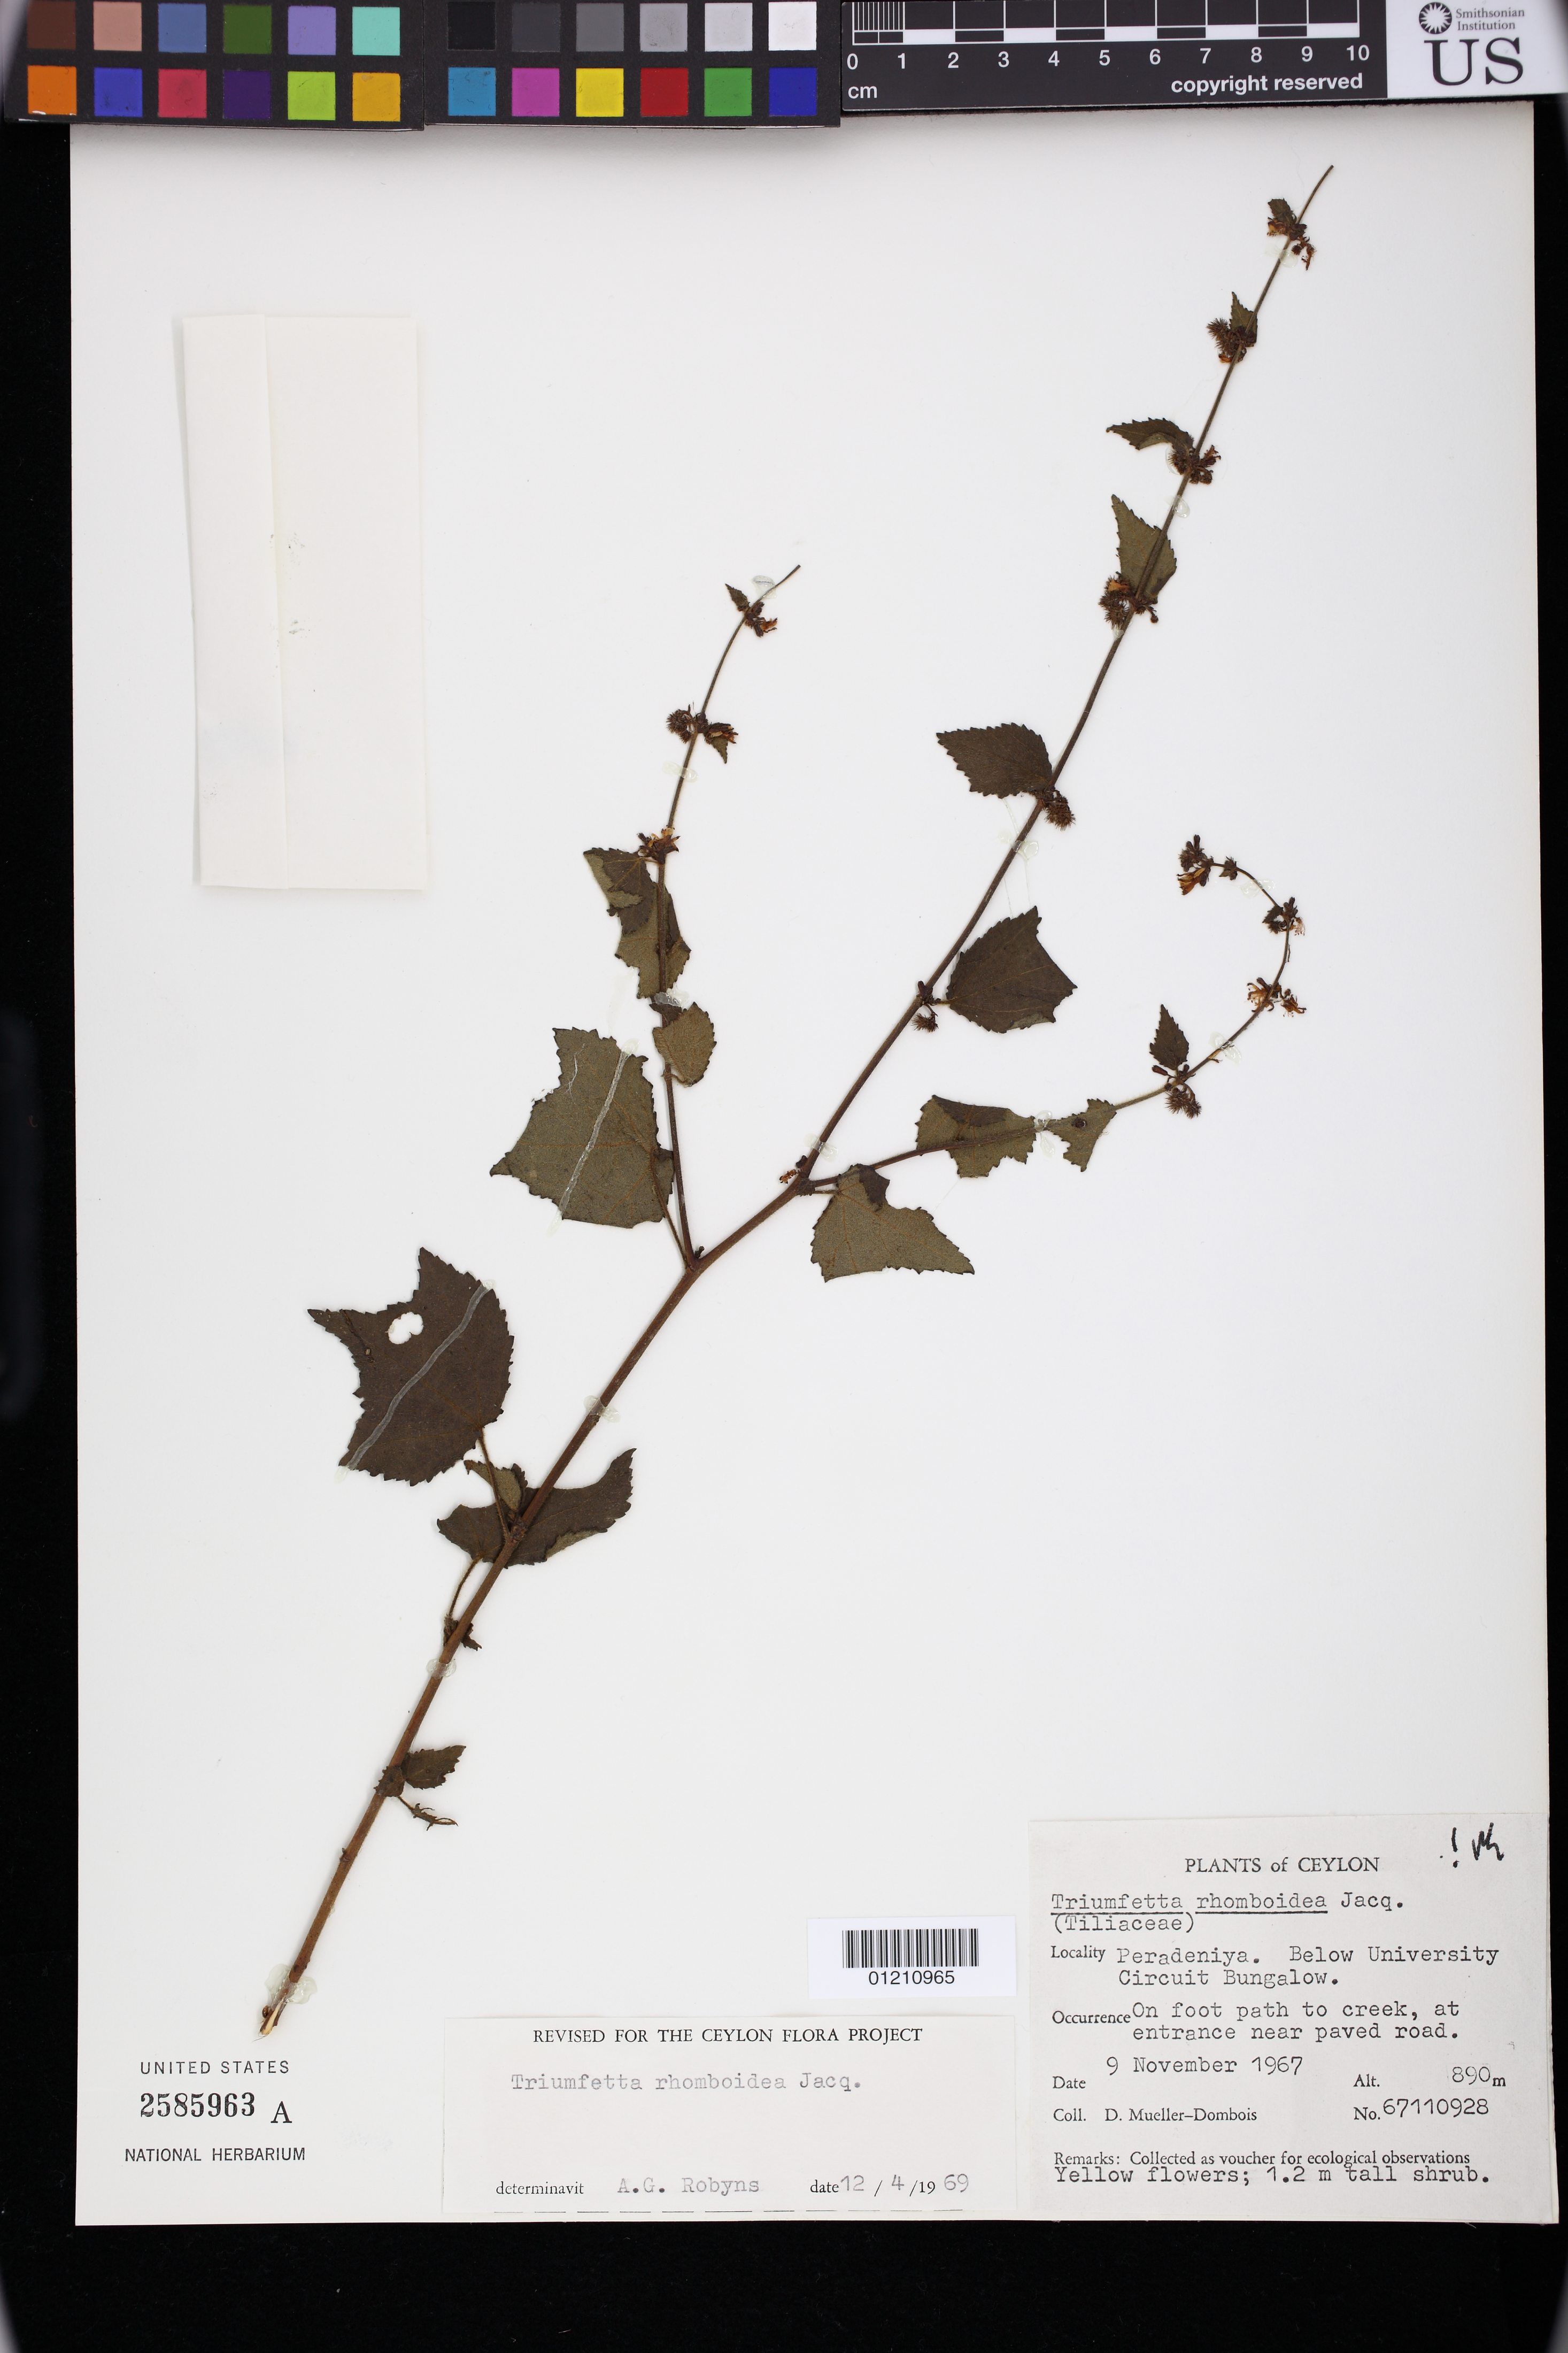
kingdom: Plantae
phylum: Tracheophyta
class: Magnoliopsida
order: Malvales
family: Malvaceae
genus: Triumfetta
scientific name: Triumfetta rhomboidea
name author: Jacq.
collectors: D. Mueller-Dombois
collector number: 67110928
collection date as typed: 11 Sep 1967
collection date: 1967-09-11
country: Sri Lanka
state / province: Central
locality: Ceylon: Peradeniya. Below University Circuit Bungalow. On foot path to creek, at entrance near paved road.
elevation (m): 890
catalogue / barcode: US 2585963A